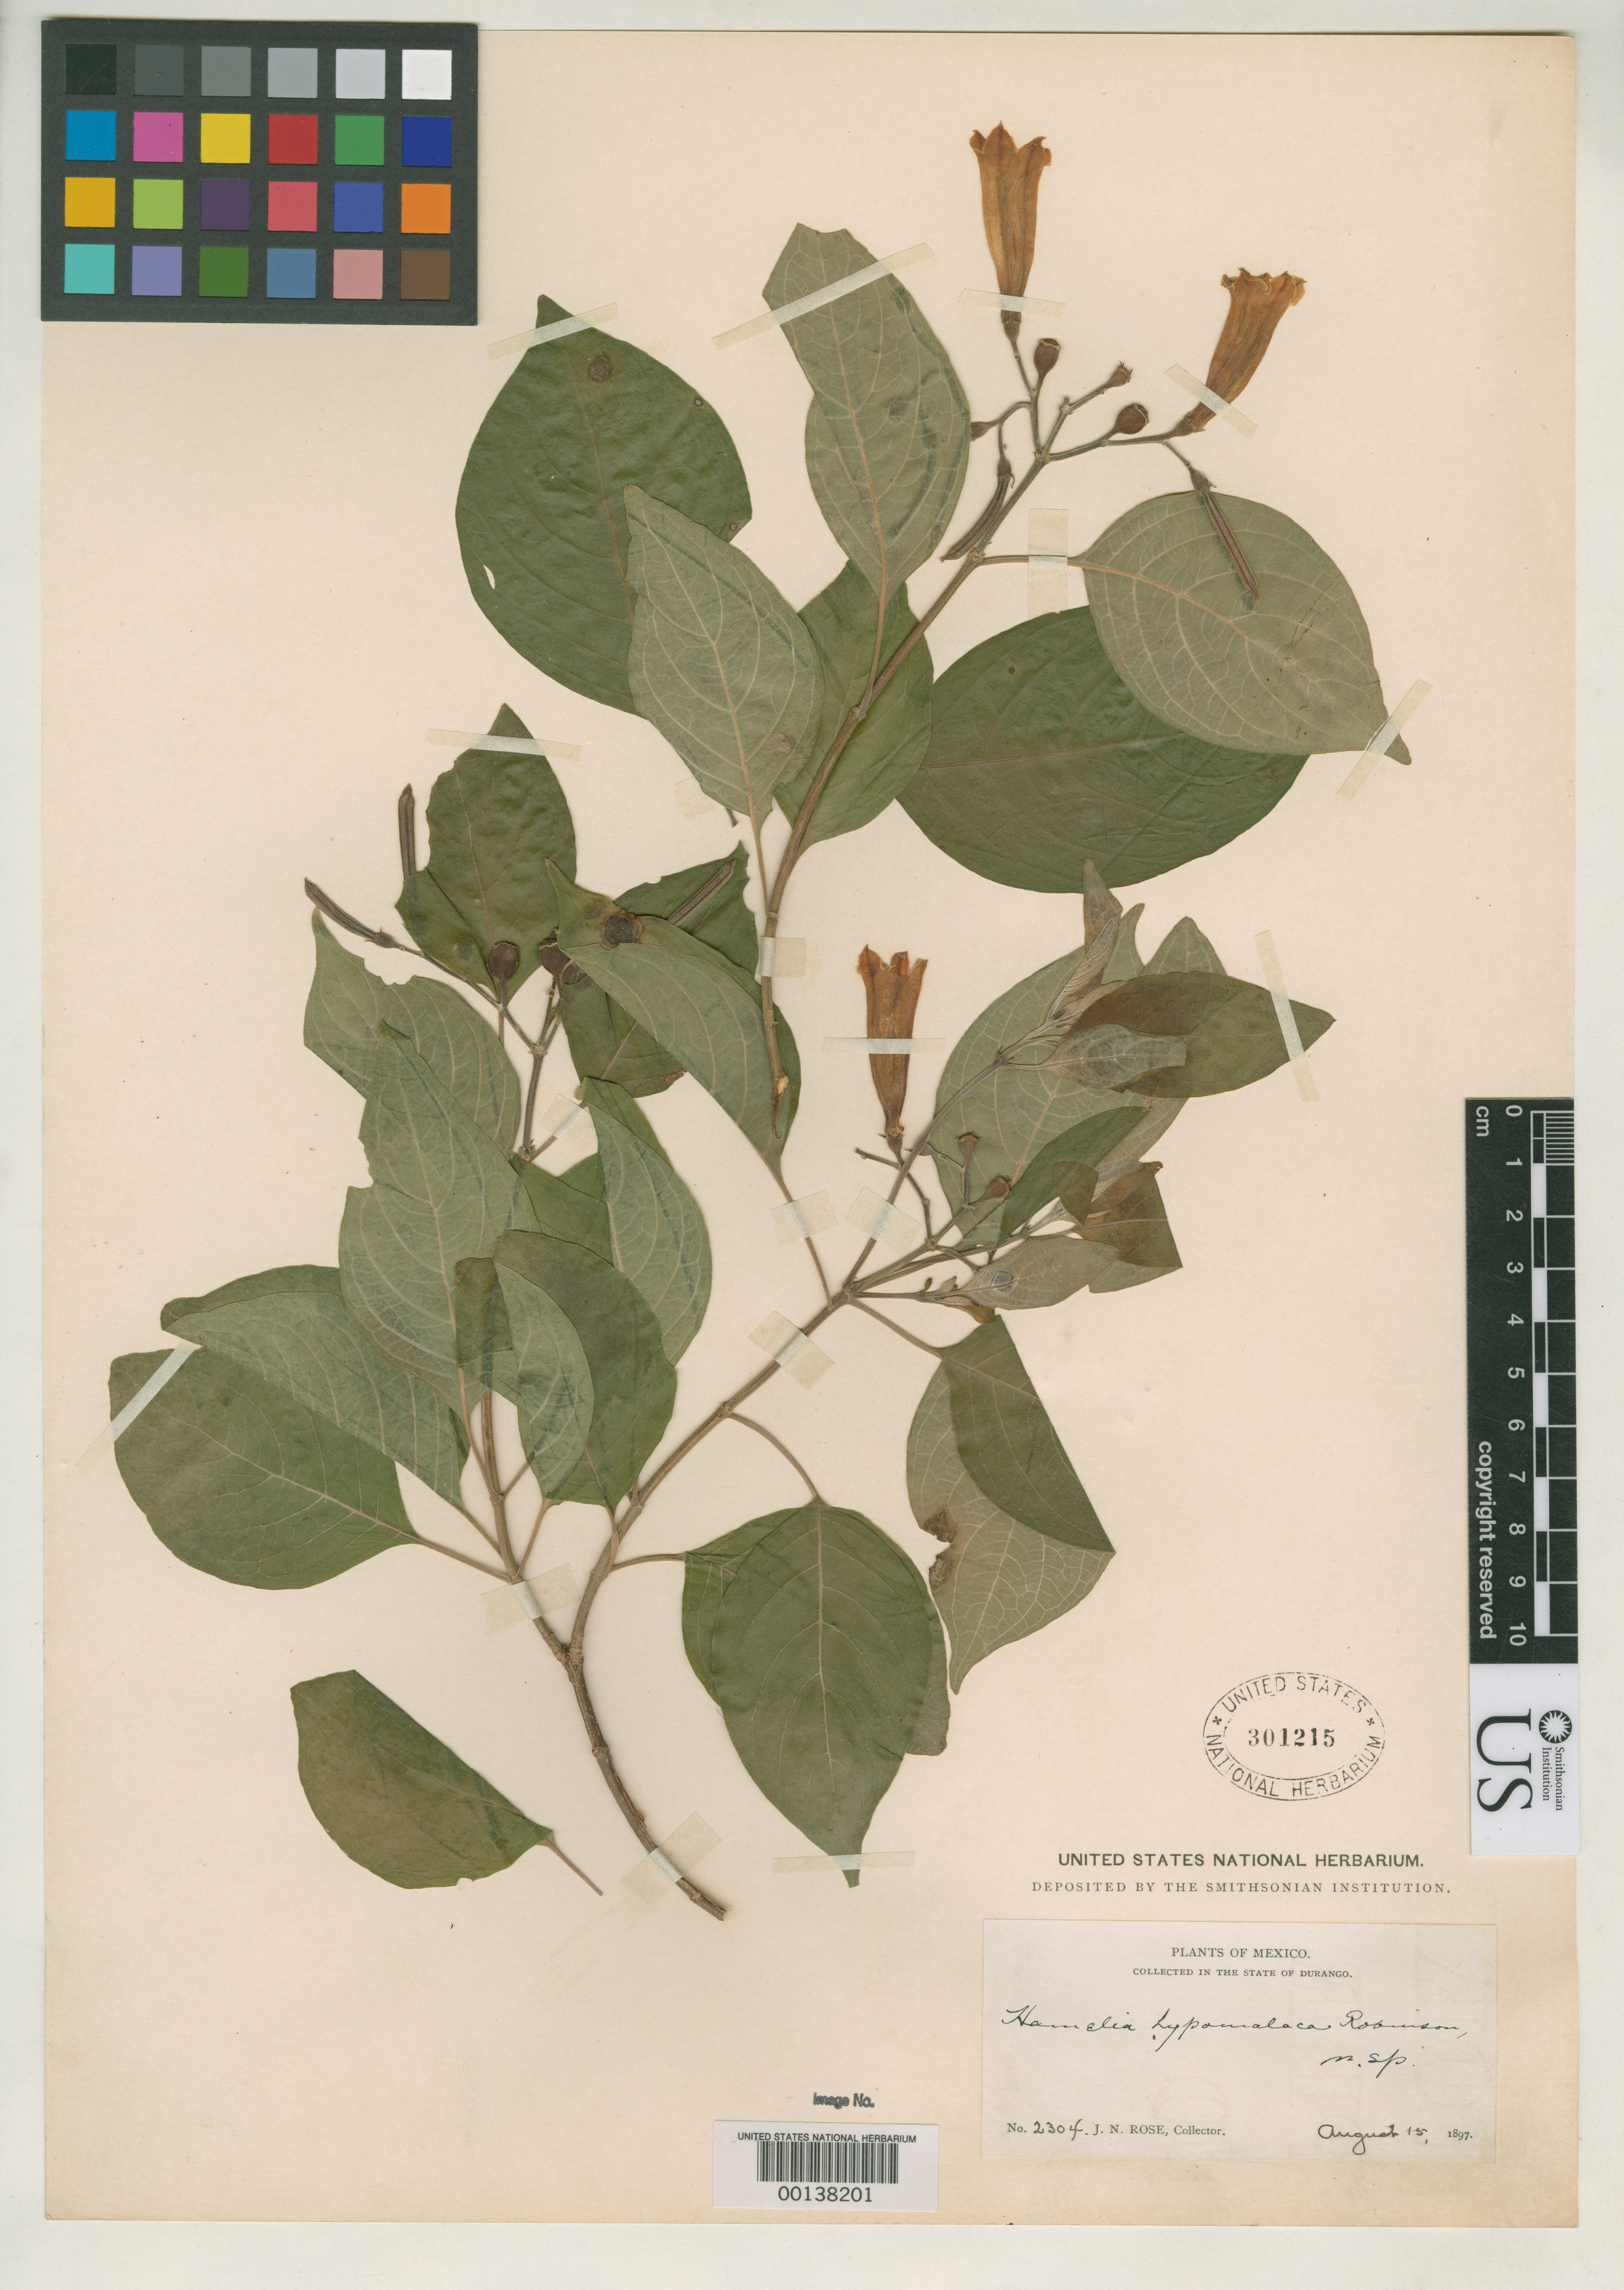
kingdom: Plantae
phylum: Tracheophyta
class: Magnoliopsida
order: Gentianales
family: Rubiaceae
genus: Hamelia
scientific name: Hamelia hypomalaca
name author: B.L. Rob.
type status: Type Collection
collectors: J. N. Rose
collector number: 2304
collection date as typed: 15 Aug 1897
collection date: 1897-08-15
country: Mexico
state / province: Durango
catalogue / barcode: US 301215